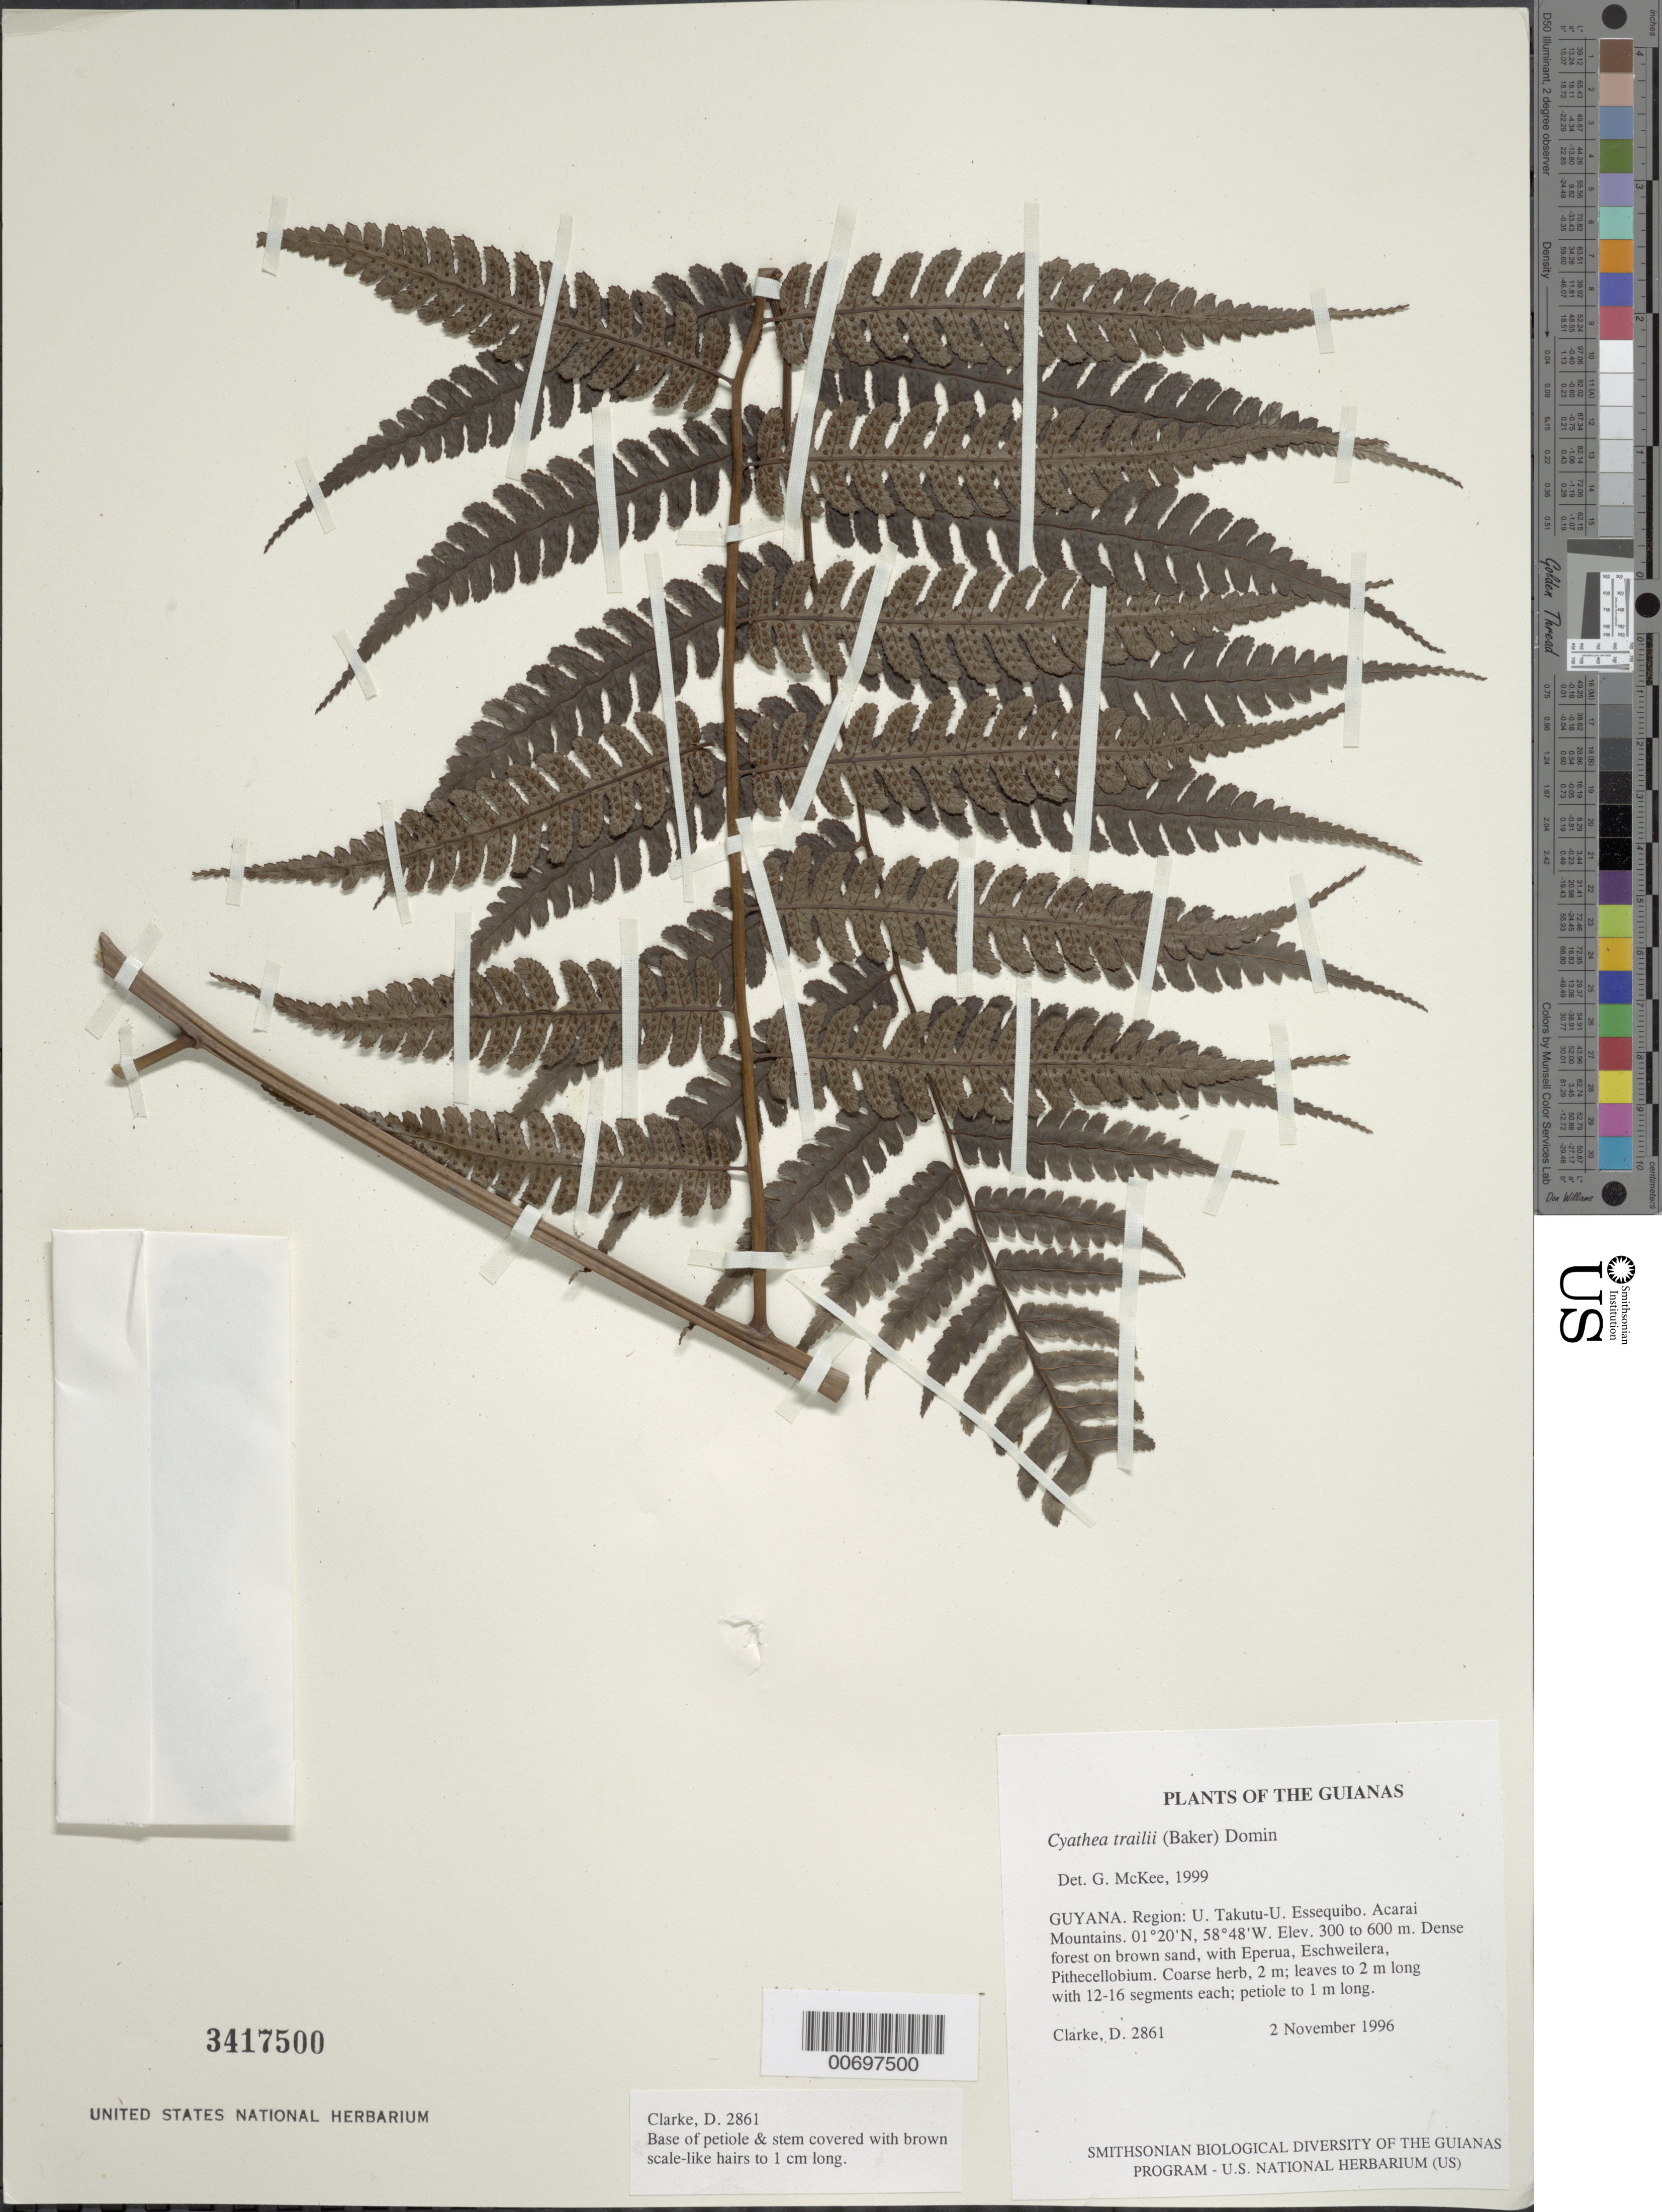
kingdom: Plantae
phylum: Tracheophyta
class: Polypodiopsida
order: Cyatheales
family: Cyatheaceae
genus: Cyathea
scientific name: Cyathea traillii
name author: (Baker) Domin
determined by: McKee, G. S., (US), NMNH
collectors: H. D. Clarke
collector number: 2861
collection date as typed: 2 November 1996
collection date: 1996-11-02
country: Guyana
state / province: U. Takutu-U. Essequibo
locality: Acarai Mountains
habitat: Dense forest on brown sand, with Eperua, Eschweilera, Pithecellobium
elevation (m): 300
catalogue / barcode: US 3417500